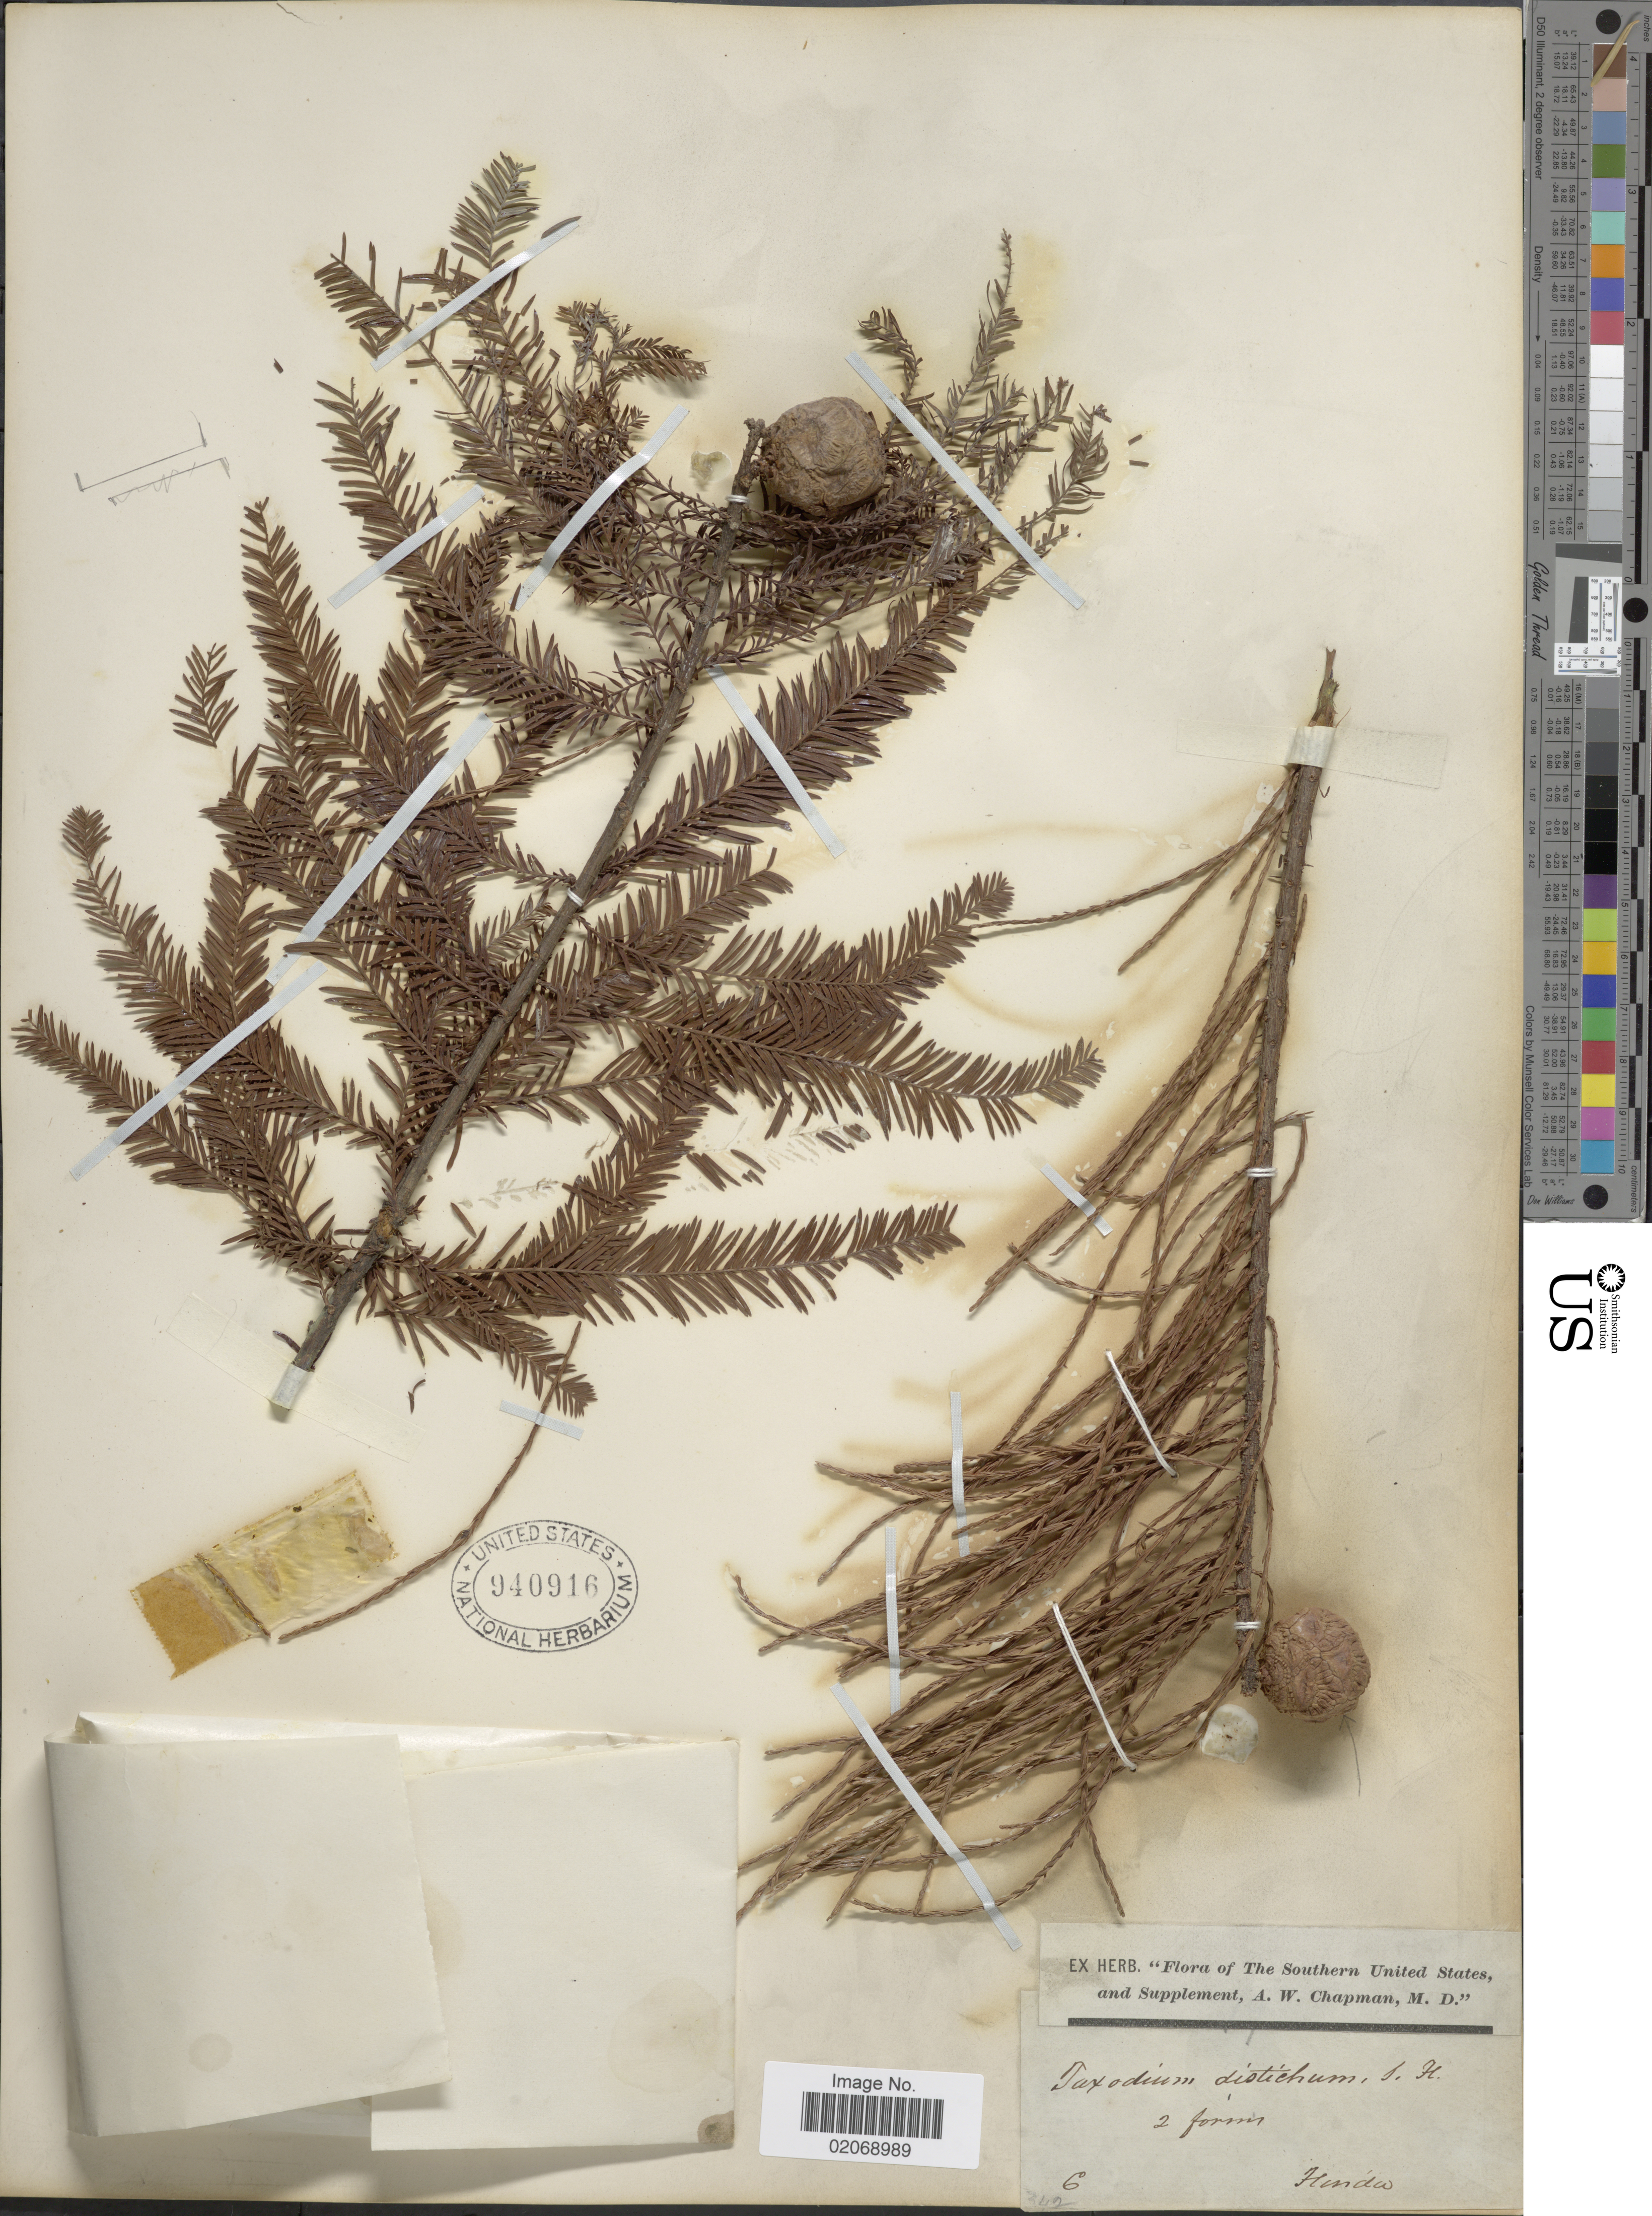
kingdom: Plantae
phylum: Tracheophyta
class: Pinopsida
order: Pinales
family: Cupressaceae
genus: Taxodium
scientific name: Taxodium distichum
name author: (L.) Rich.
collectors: ex herb. A.W. Chapman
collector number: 6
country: United States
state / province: Florida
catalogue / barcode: US 940916